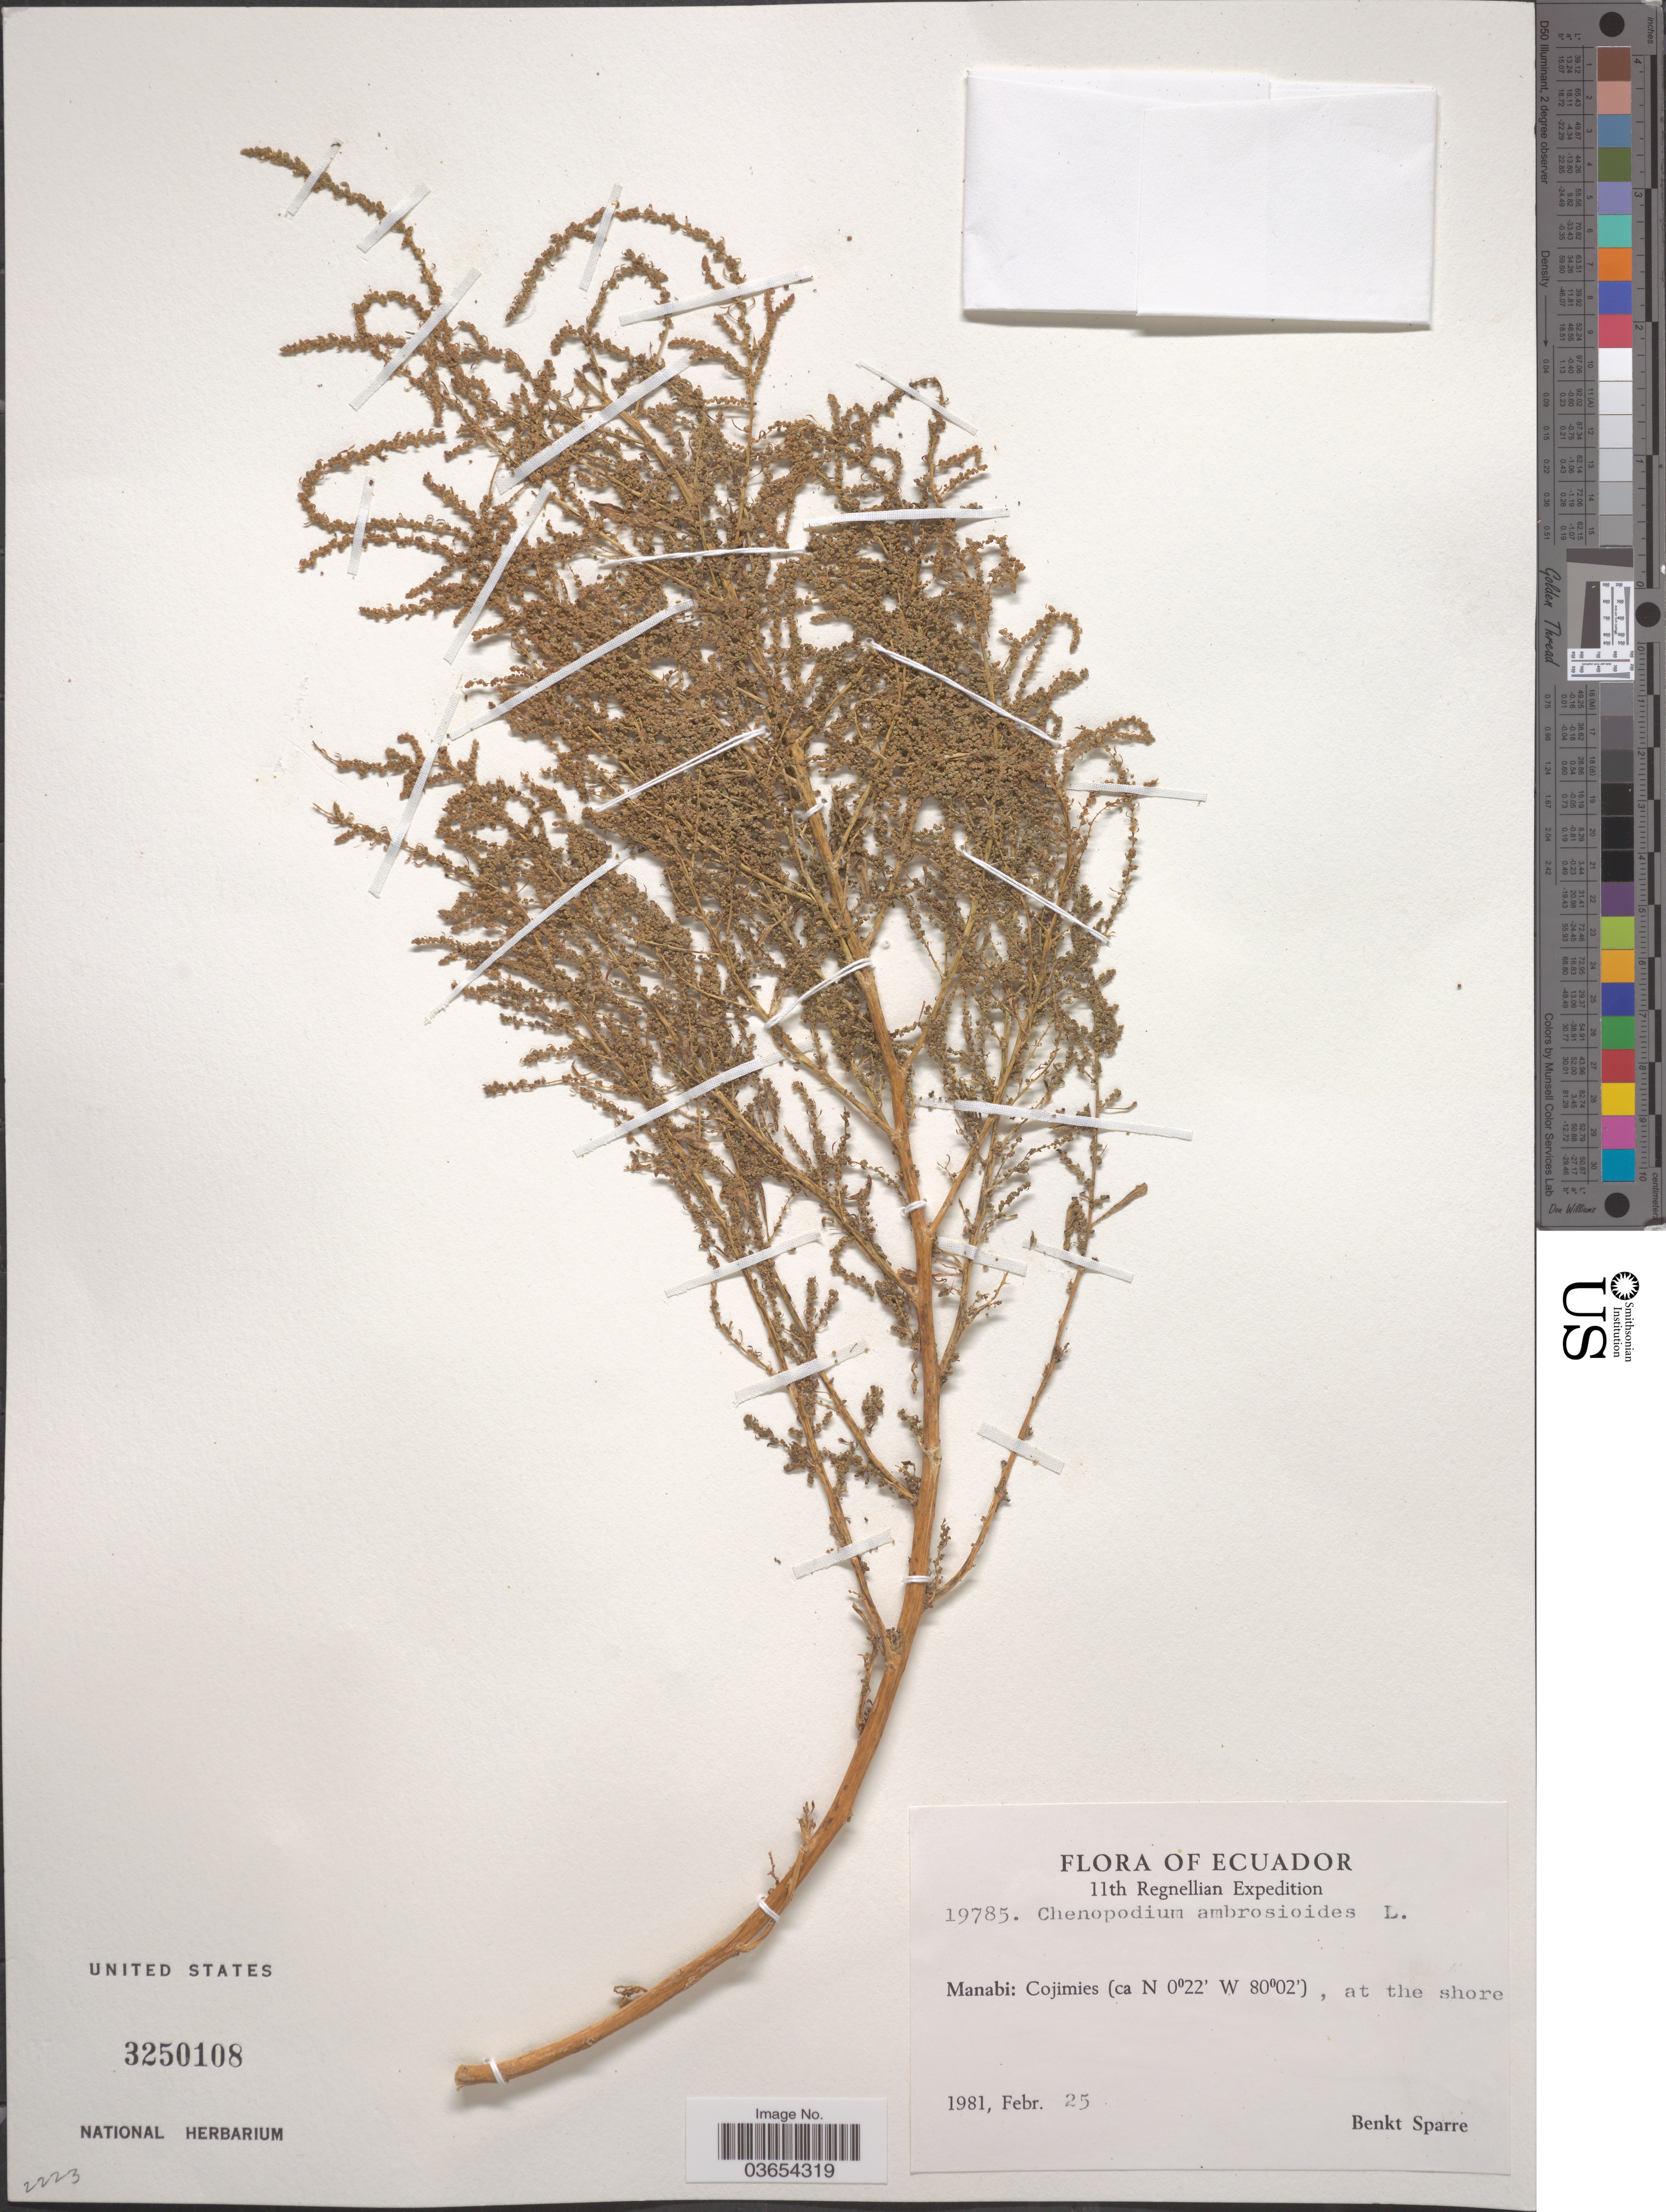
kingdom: Plantae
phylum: Tracheophyta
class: Magnoliopsida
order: Caryophyllales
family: Amaranthaceae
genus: Chenopodium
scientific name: Chenopodium ambrosioides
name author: L.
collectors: B. Sparre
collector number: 19785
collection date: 1981-02-25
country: Ecuador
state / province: Manabí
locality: Cojimies, at the shore.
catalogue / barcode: US 3250108